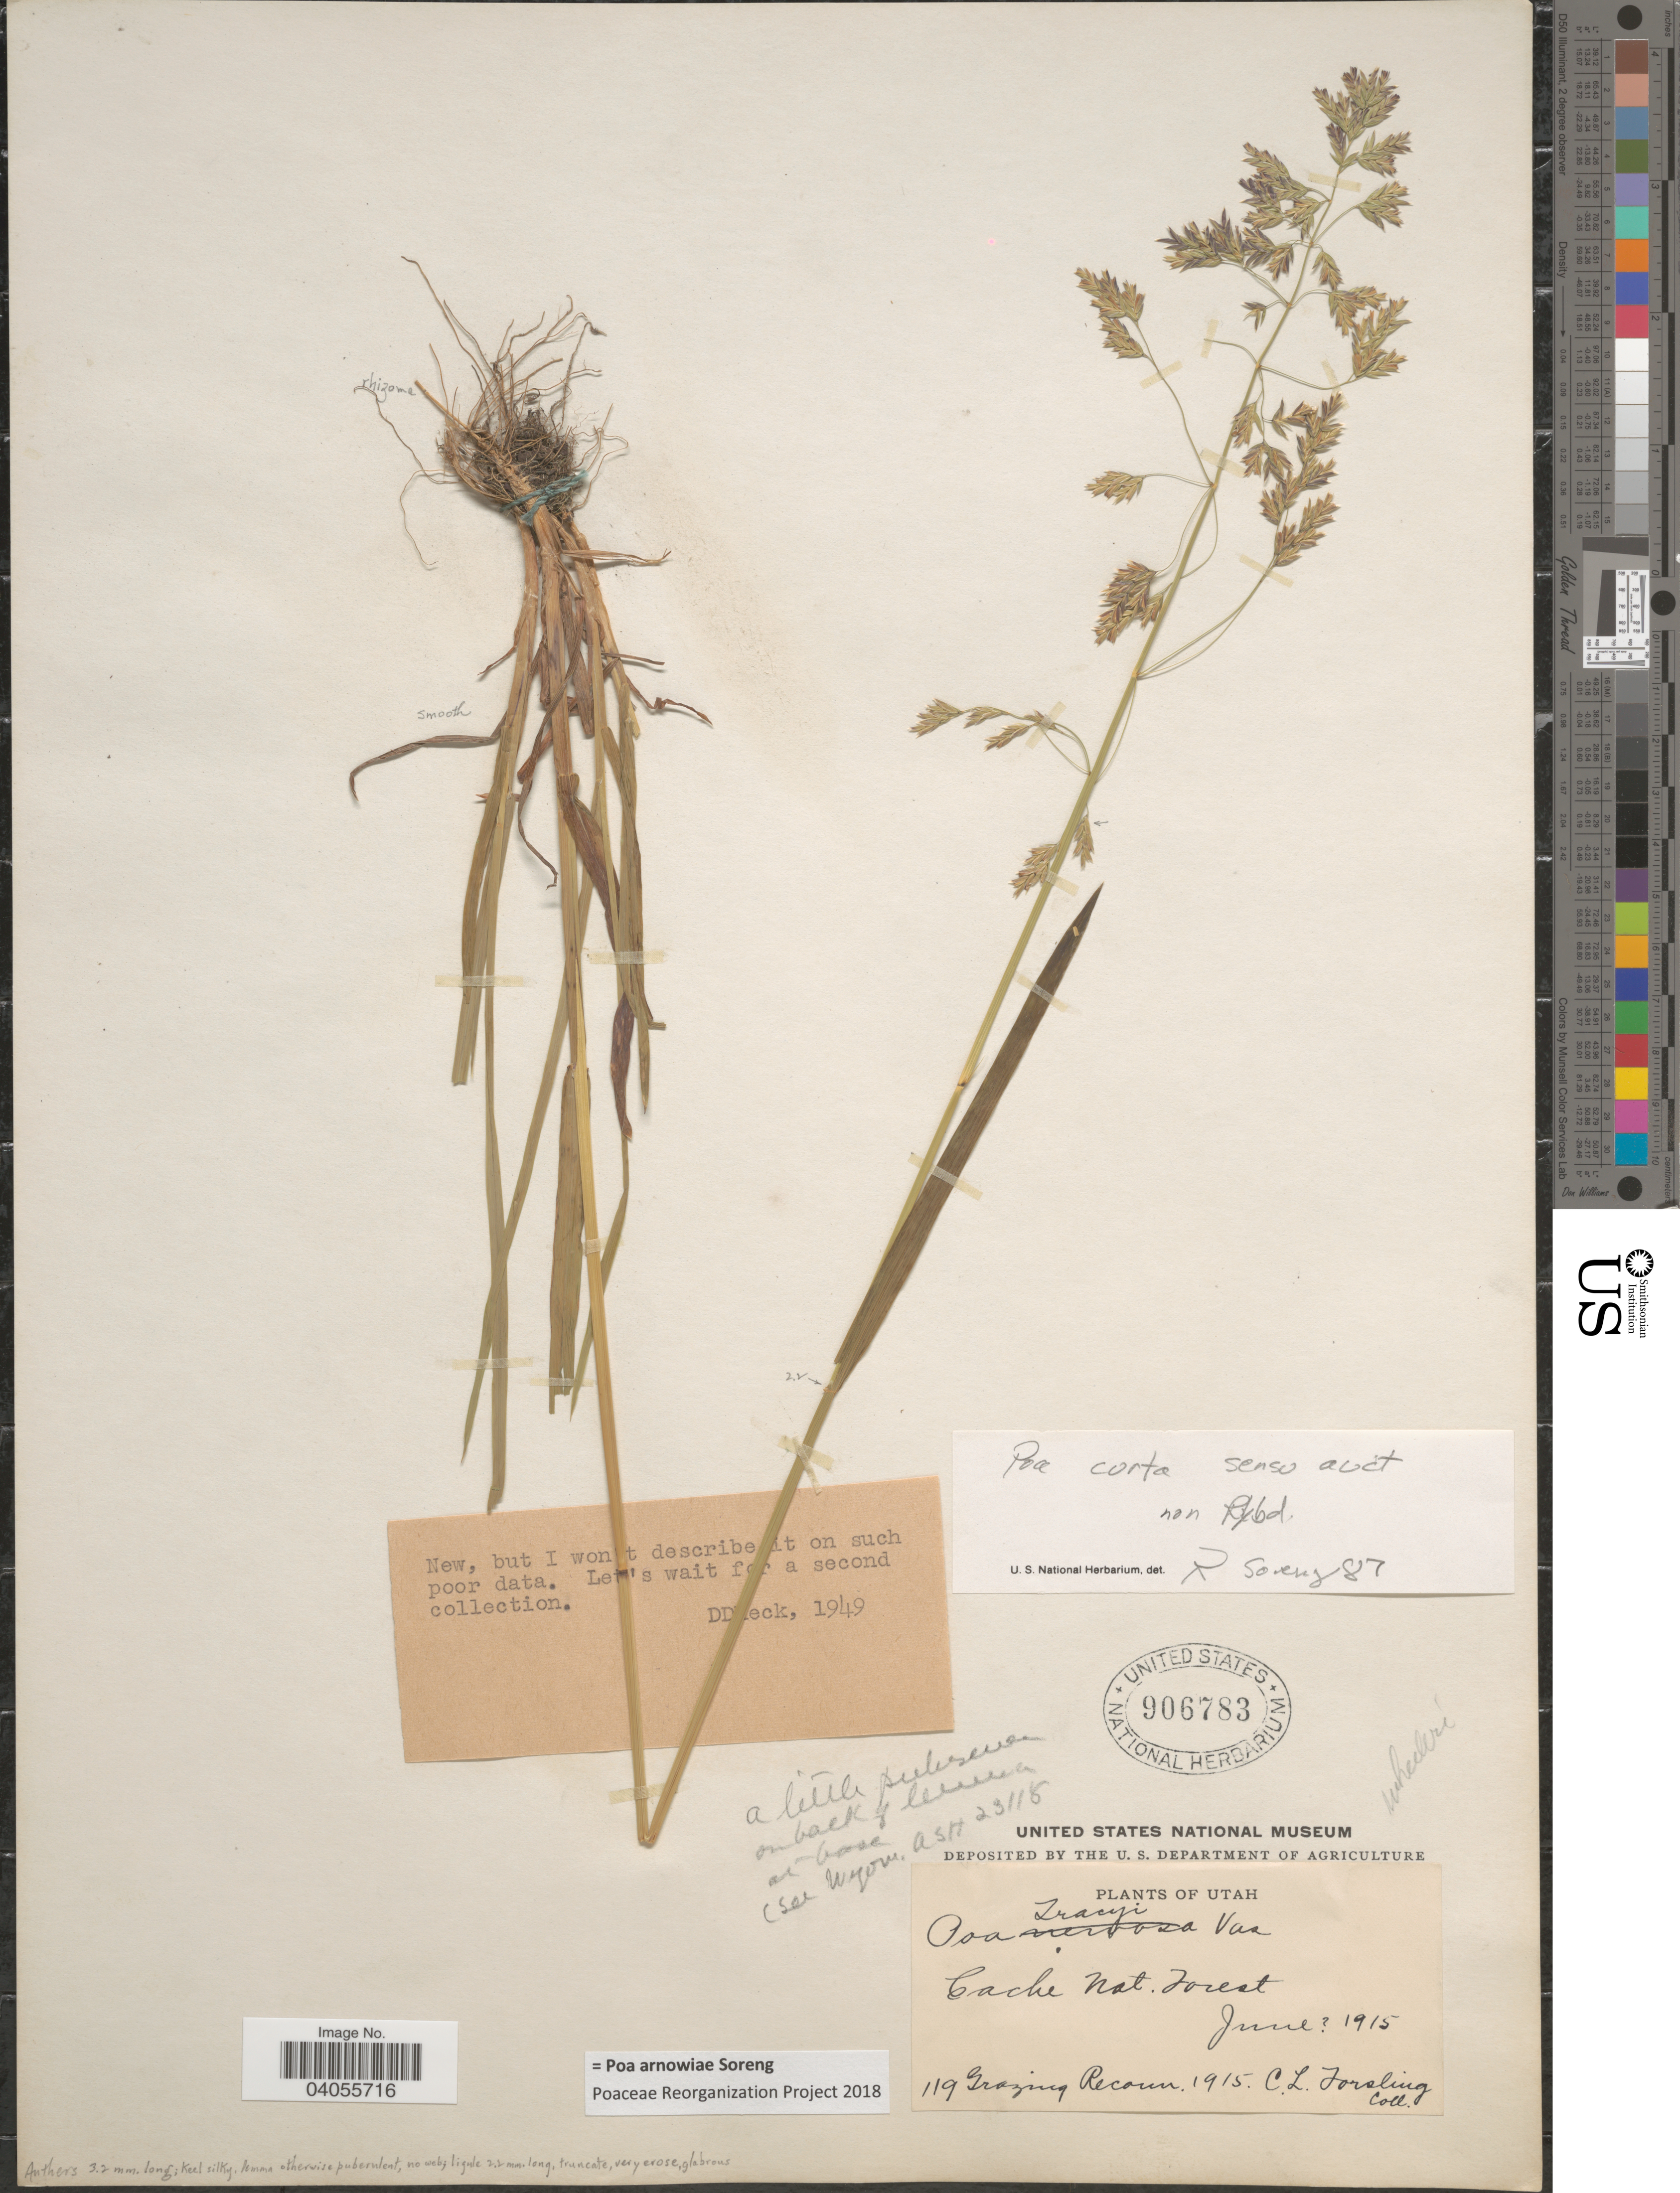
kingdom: Plantae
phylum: Tracheophyta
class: Liliopsida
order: Poales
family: Poaceae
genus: Poa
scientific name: Poa arnowiae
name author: Soreng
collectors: C. Farsling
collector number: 119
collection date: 1915-06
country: United States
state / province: Utah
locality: Cache Nat. Forest.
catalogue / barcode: US 906783